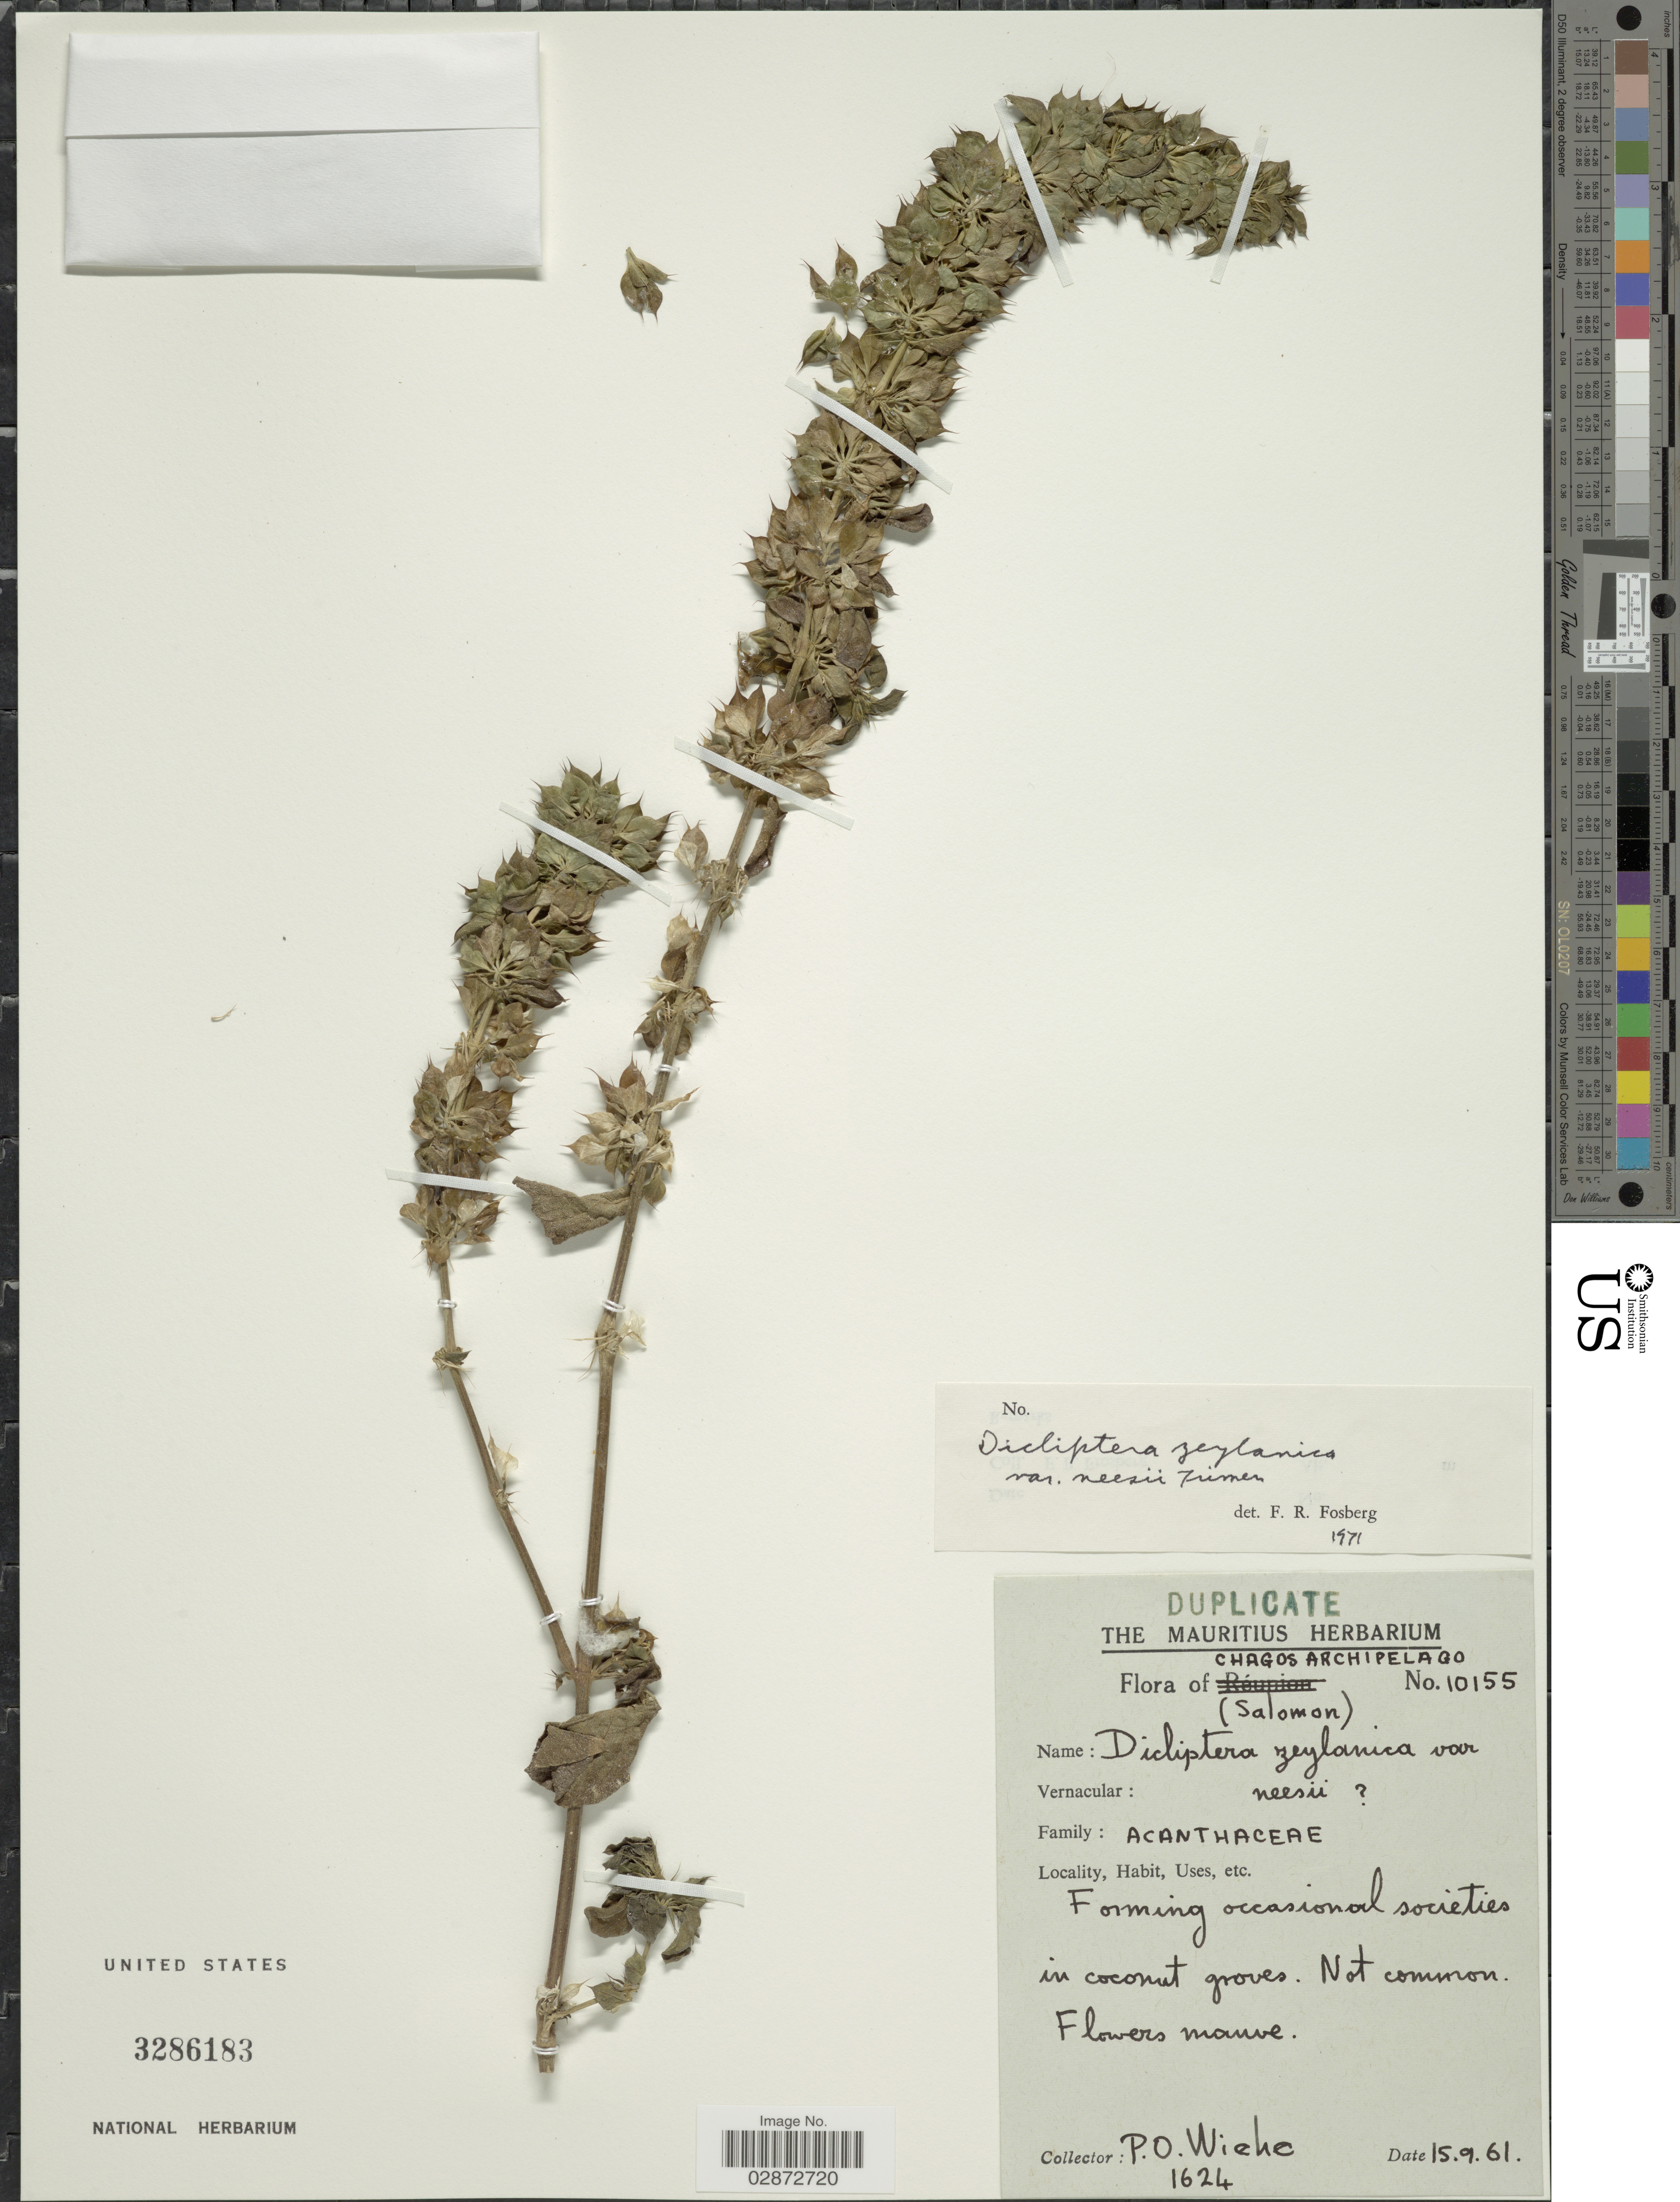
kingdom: Plantae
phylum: Tracheophyta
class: Magnoliopsida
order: Lamiales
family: Acanthaceae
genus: Dicliptera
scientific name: Dicliptera zeylanica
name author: Nees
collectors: P. Wiehe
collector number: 1624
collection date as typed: Transcribed d/m/y: 15/9/61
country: Solomon Islands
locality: Chagos Archipelago. (Salomon).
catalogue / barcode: US 3286183